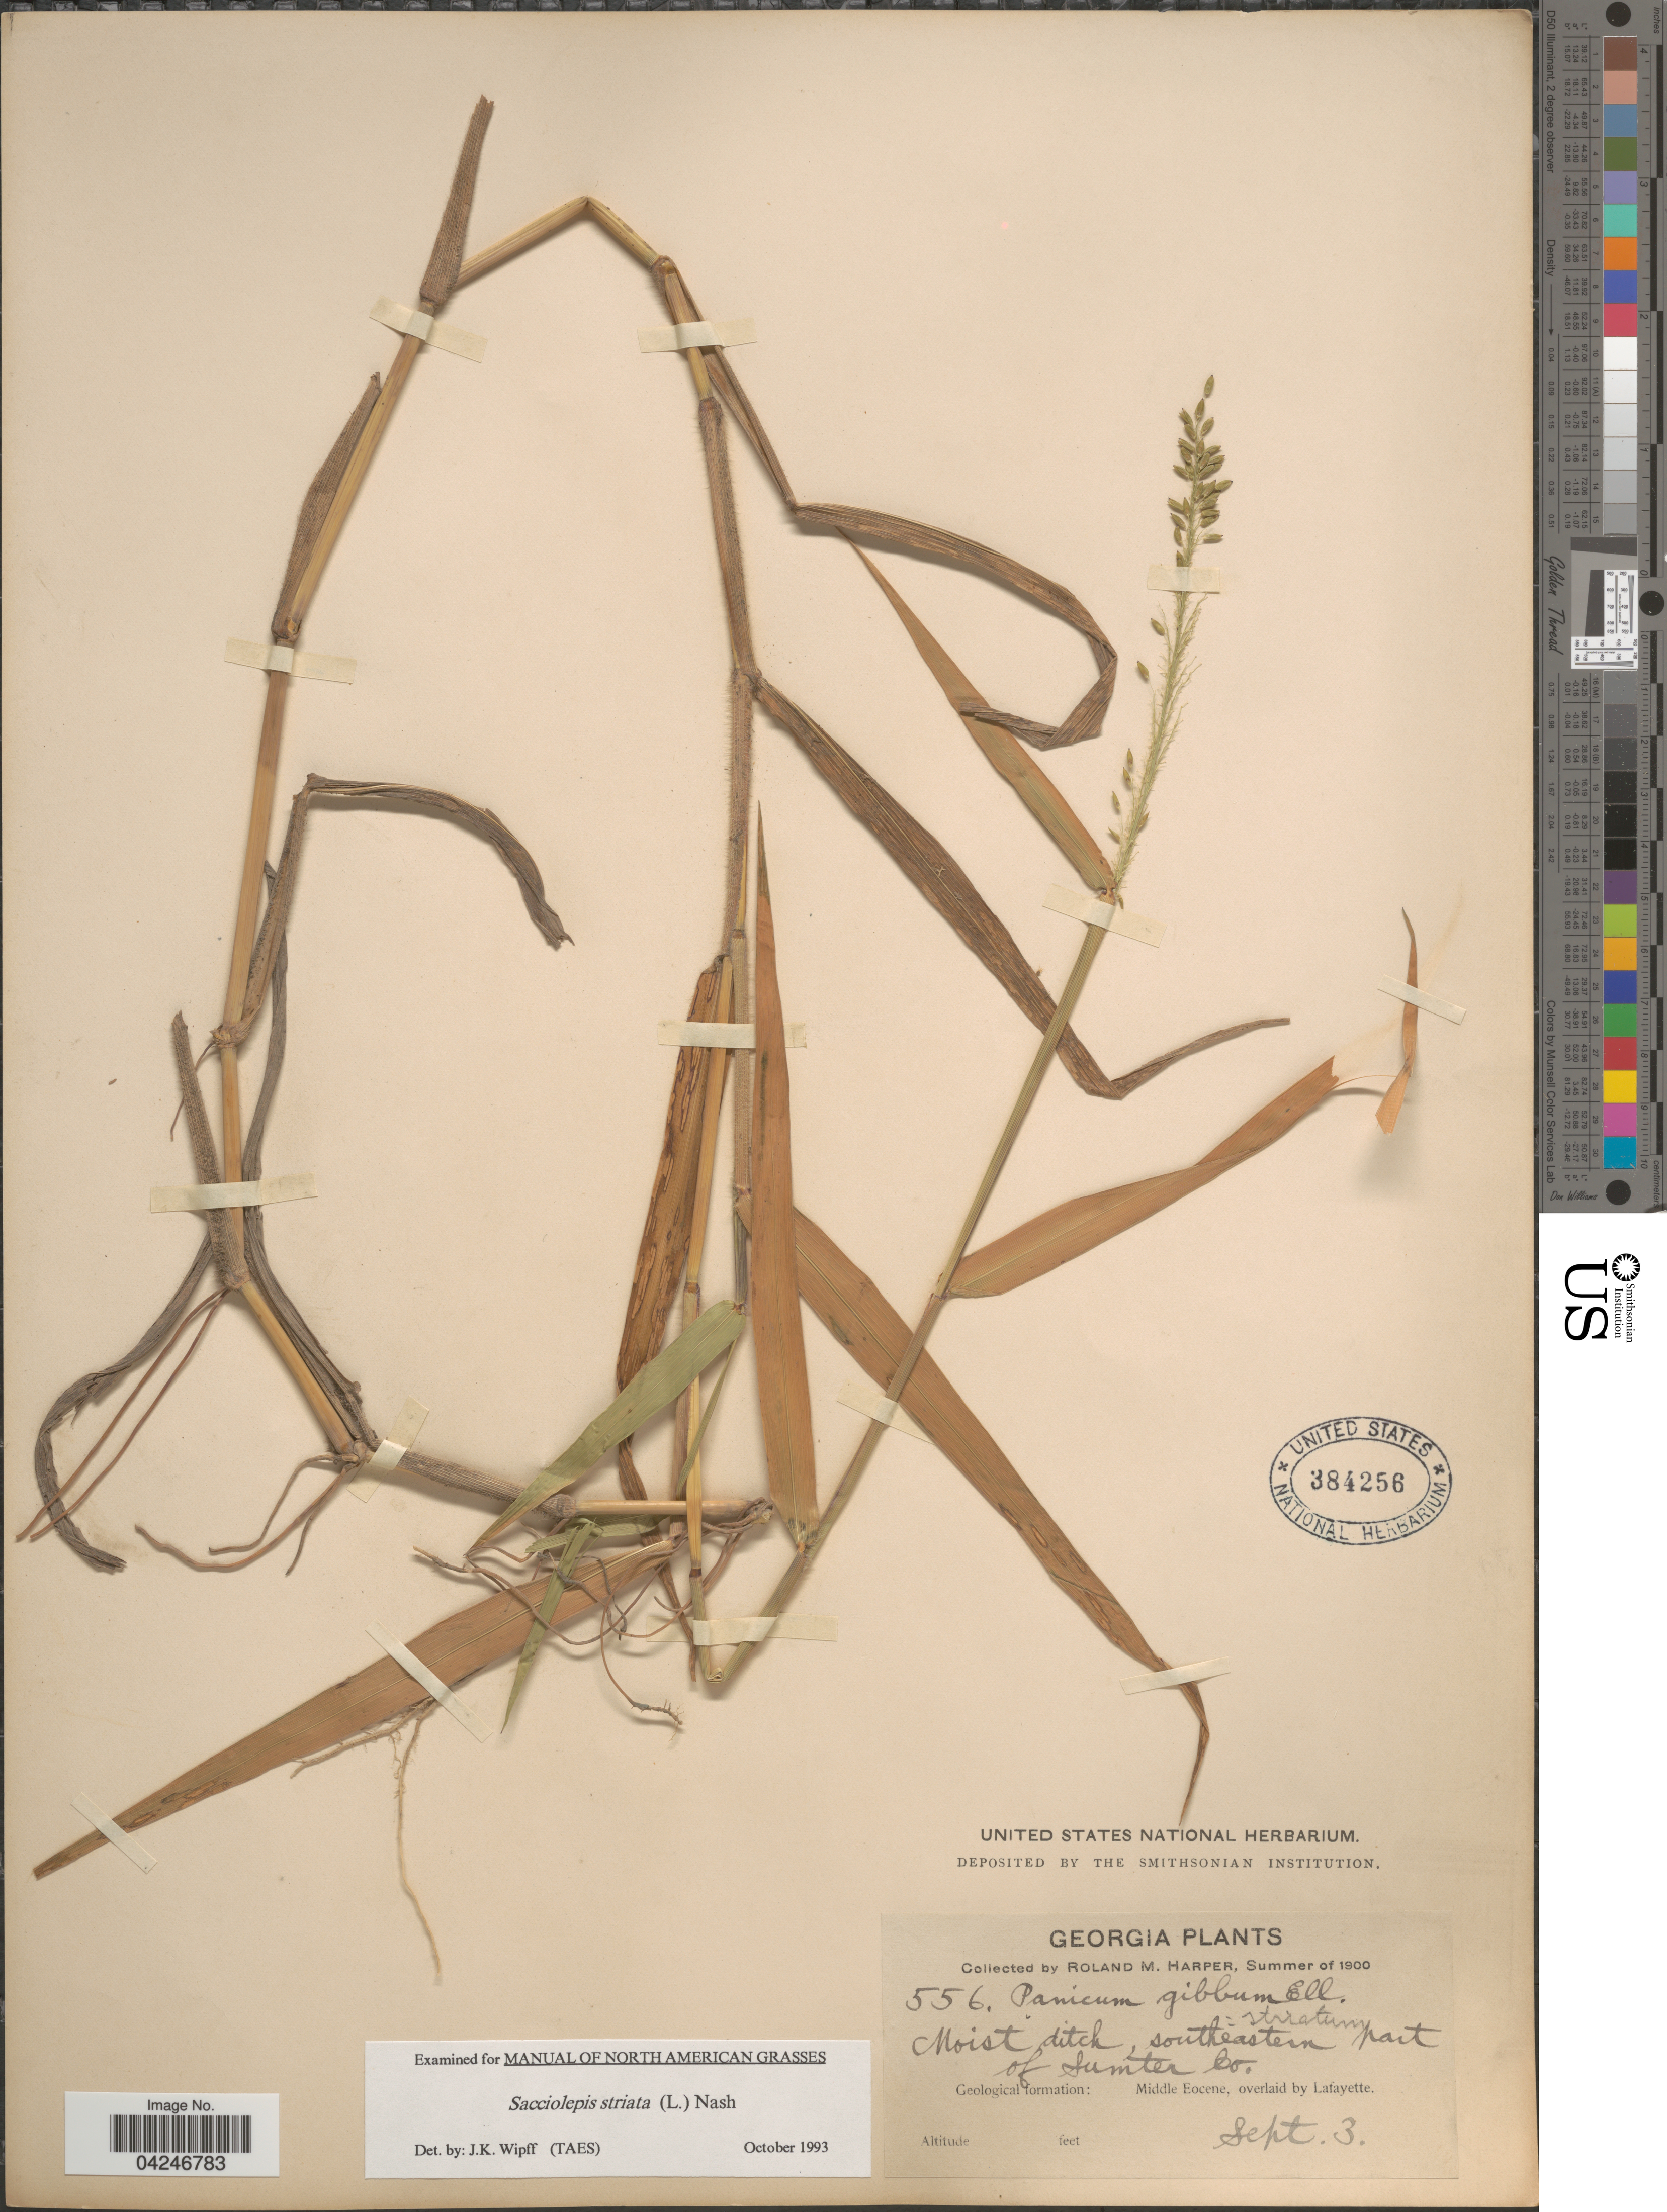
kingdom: Plantae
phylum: Tracheophyta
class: Liliopsida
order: Poales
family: Poaceae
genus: Sacciolepis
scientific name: Sacciolepis striata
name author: (L.) Nash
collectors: R. M. Harper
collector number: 556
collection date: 1900-09-03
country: United States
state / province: Georgia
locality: Moist ditch, southeastern part of Sumter Co. Middle Eocene, overlaid by Lafayette.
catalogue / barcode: US 384256